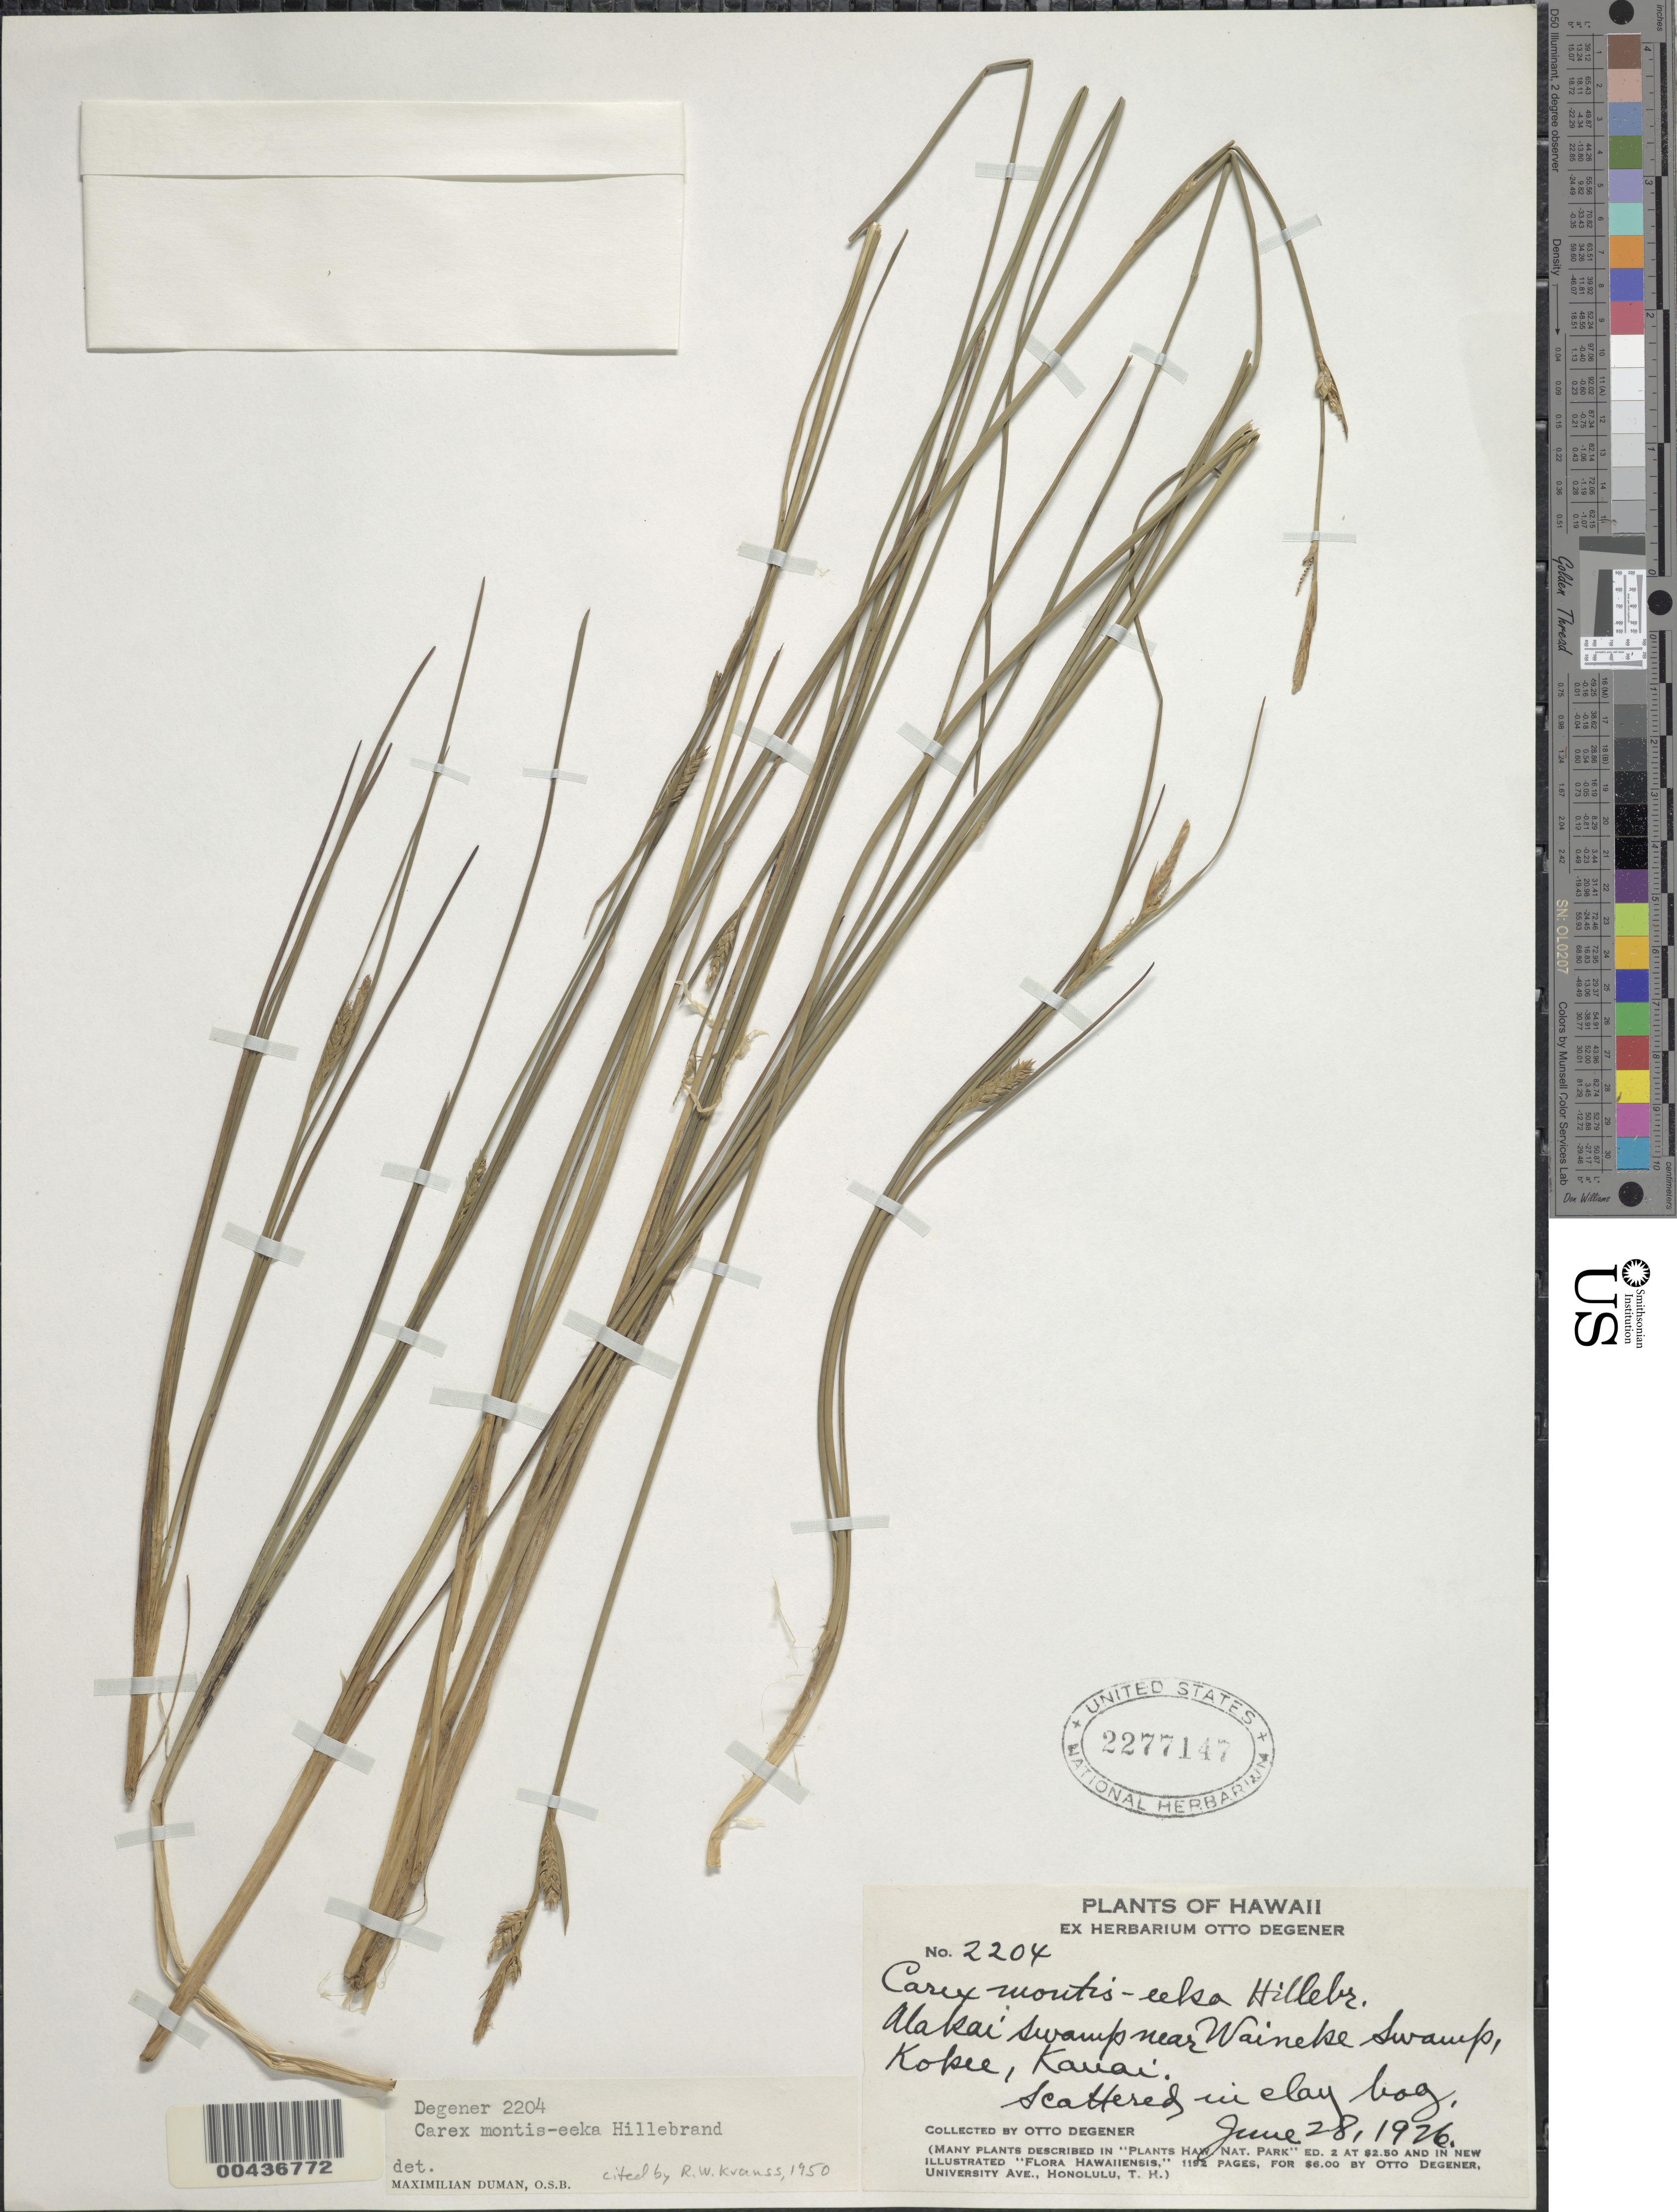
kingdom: Plantae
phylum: Tracheophyta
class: Liliopsida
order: Poales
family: Cyperaceae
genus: Carex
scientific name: Carex montis-eeka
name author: Hillebr.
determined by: Duman, M.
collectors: O. Degener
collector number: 2204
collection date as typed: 28 Jun 1926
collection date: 1926-06-28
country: United States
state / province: Hawaii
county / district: Kauai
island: Kaua'i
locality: Makai Swamp near Waineke Swamp, Kokee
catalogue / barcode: US 2277147